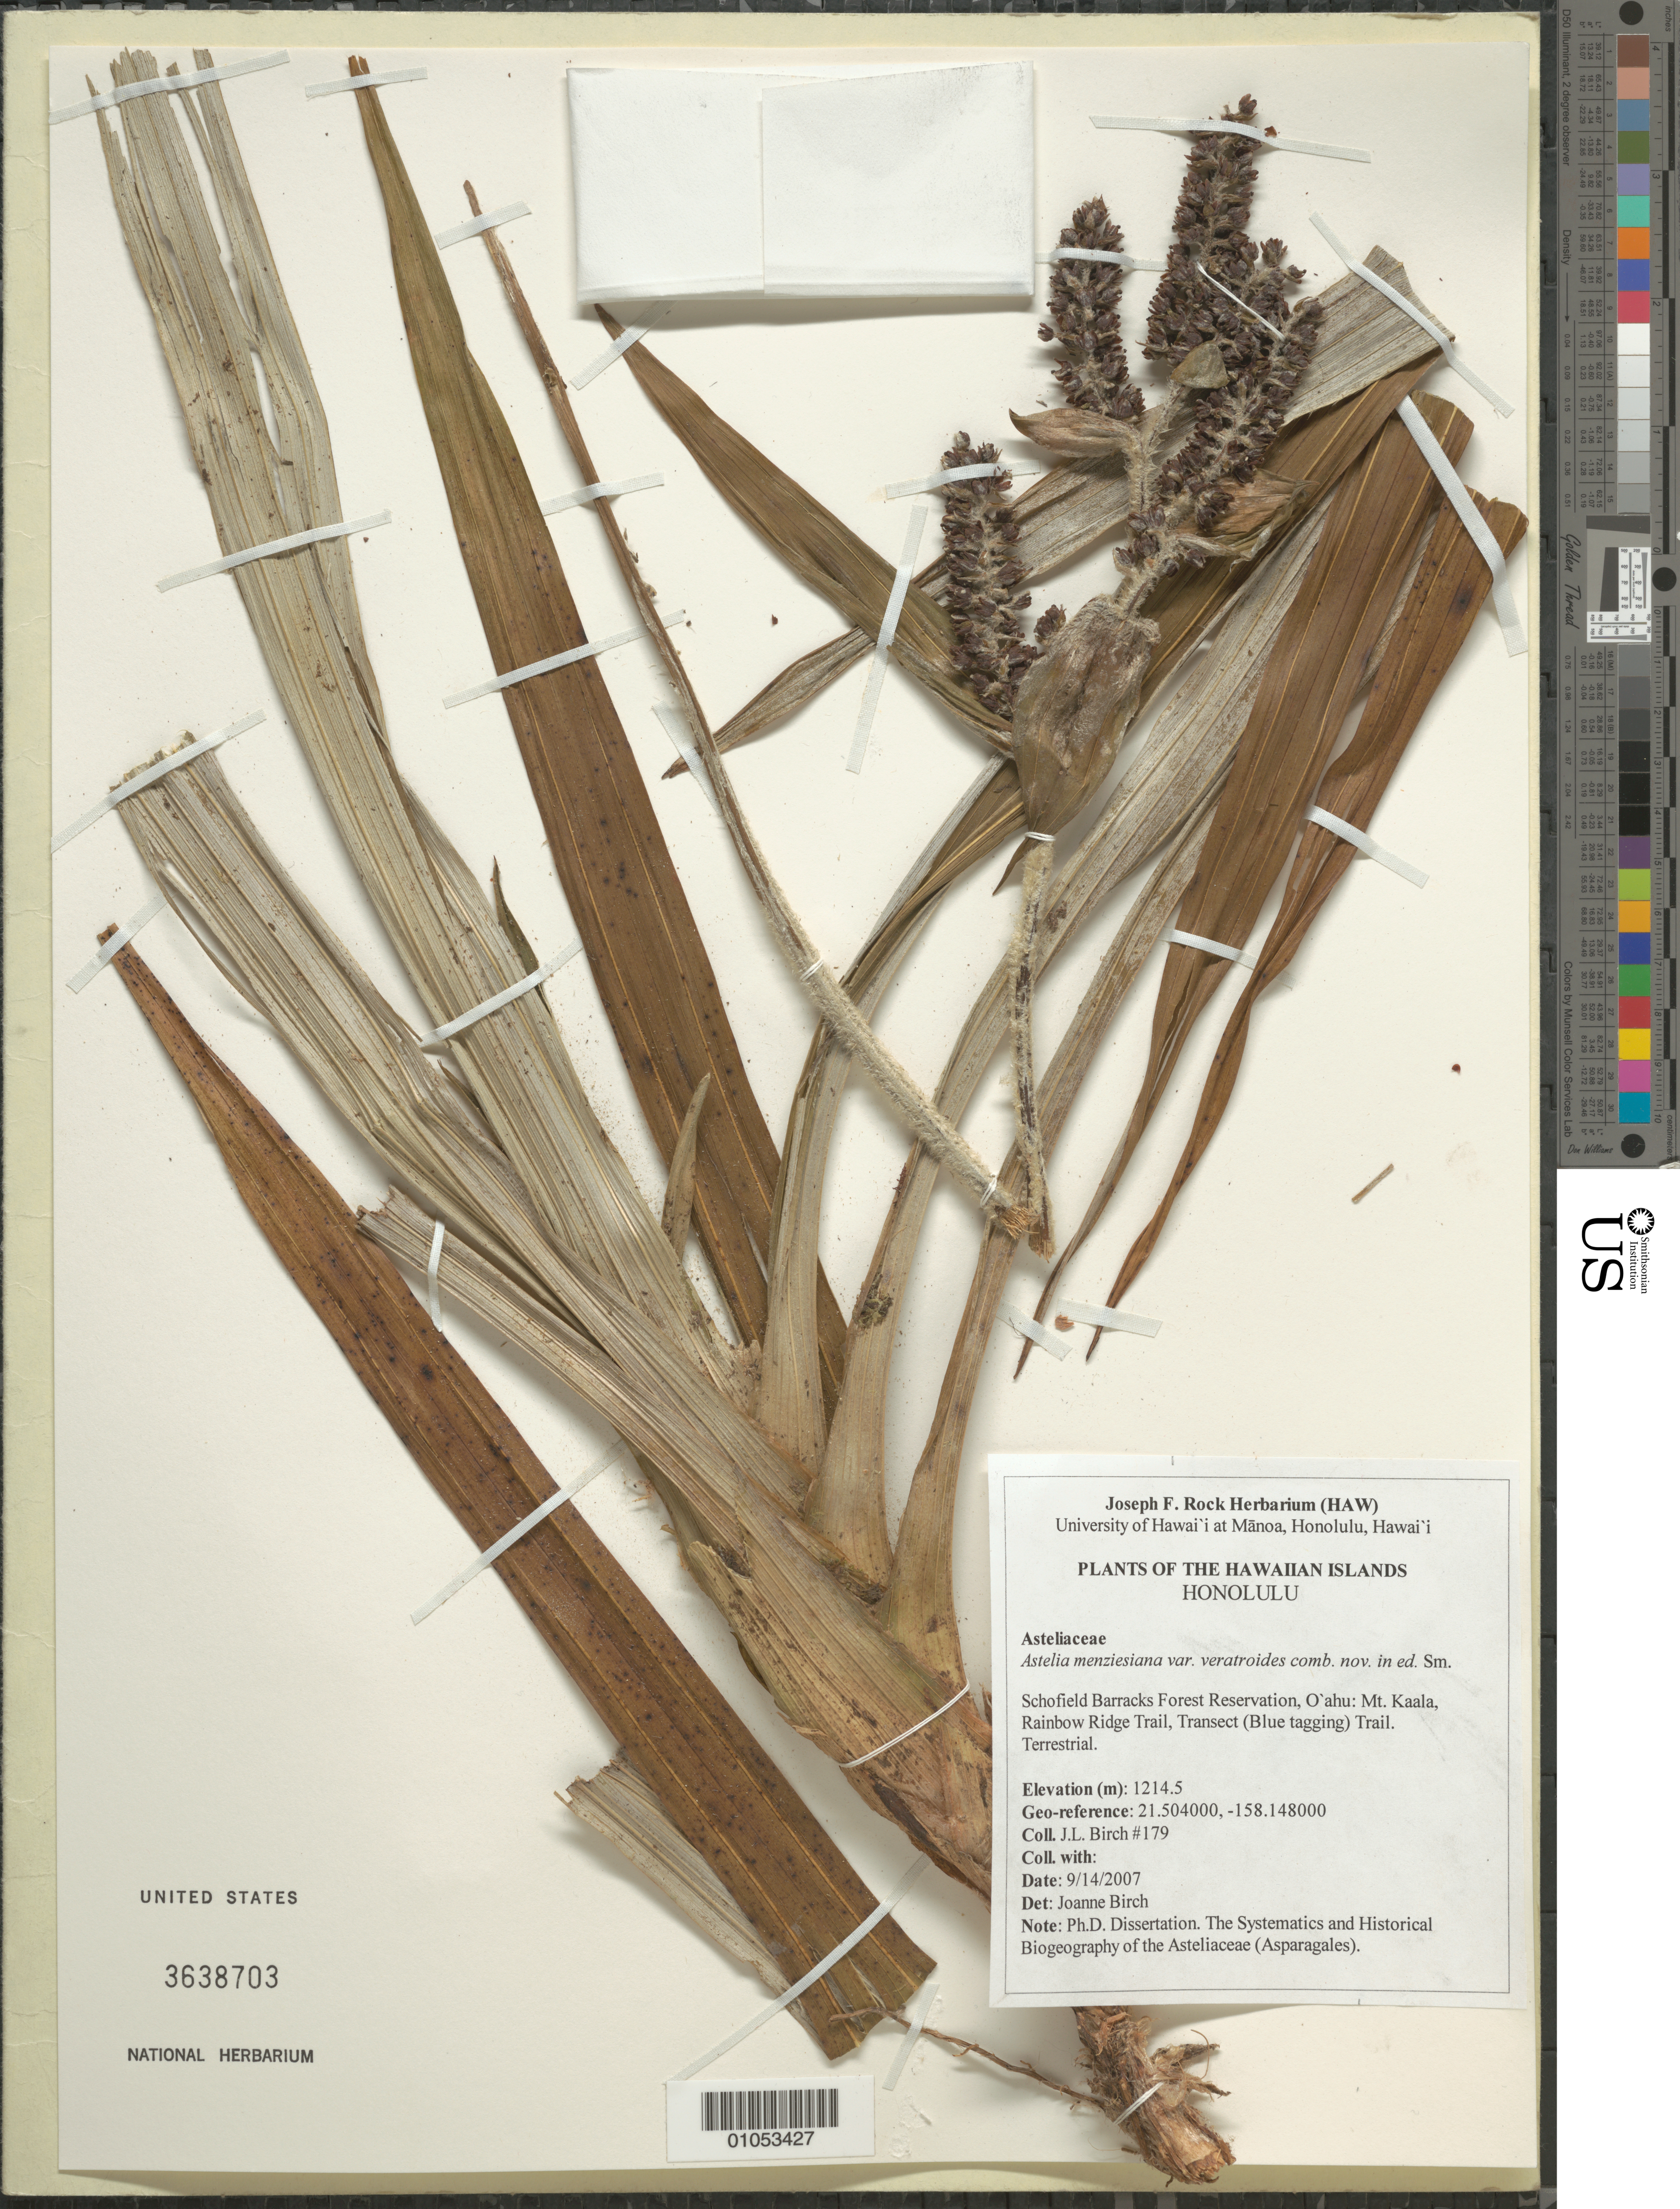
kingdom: Plantae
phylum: Tracheophyta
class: Liliopsida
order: Asparagales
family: Asteliaceae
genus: Astelia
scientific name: Astelia menziesiana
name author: Sm.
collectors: J. Birch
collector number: J.L. Birch179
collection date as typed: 14 Sep 2007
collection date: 2007-09-14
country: United States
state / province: Hawaii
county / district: Honolulu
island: Oahu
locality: Schofield Barracks Forest Reservation, Oahu. Mt. Kaala, Rainbow Ridge Trail, Transect (Blue Tagging) Trail.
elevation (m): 1214.5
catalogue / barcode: US 3638703